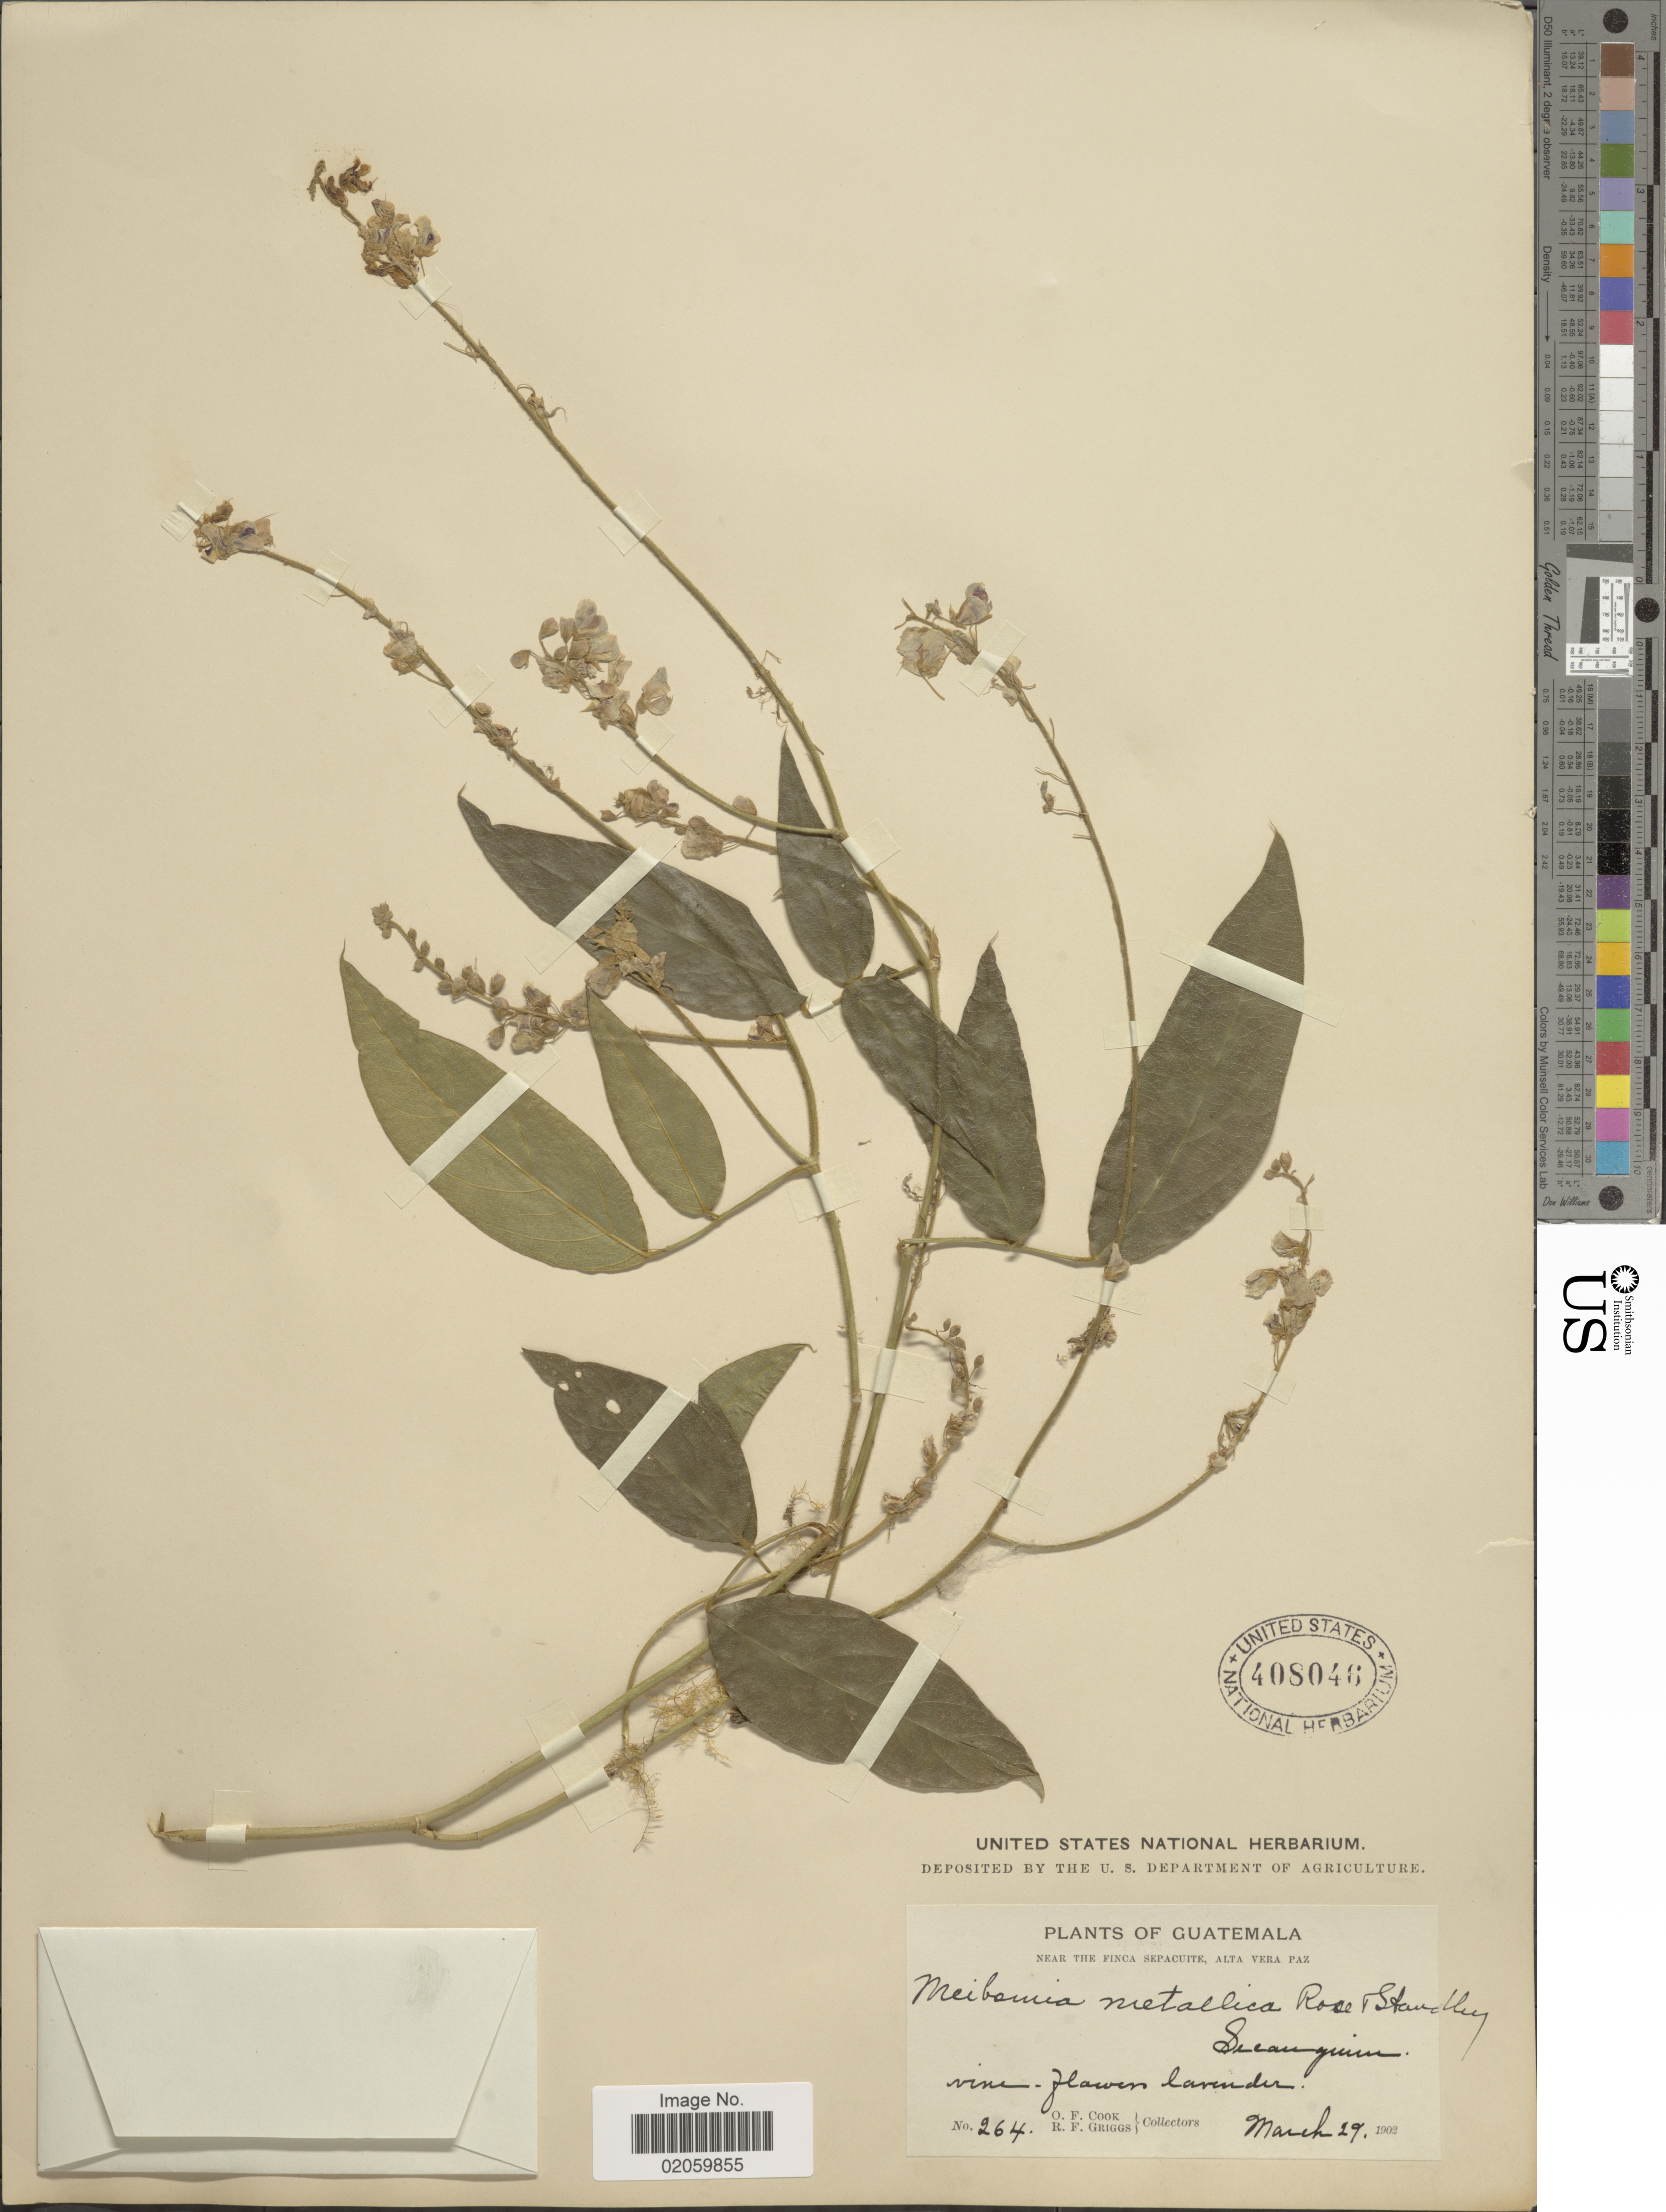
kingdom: Plantae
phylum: Tracheophyta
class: Magnoliopsida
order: Fabales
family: Fabaceae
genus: Desmodium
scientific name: Desmodium metallicum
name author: (Rose & Standl.) Standl.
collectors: O. F. Cook & R. F. Griggs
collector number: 264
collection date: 1902-03-19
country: Guatemala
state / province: Alta Verapaz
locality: Near the Finca Sepacuite, Secanquim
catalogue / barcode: US 408046